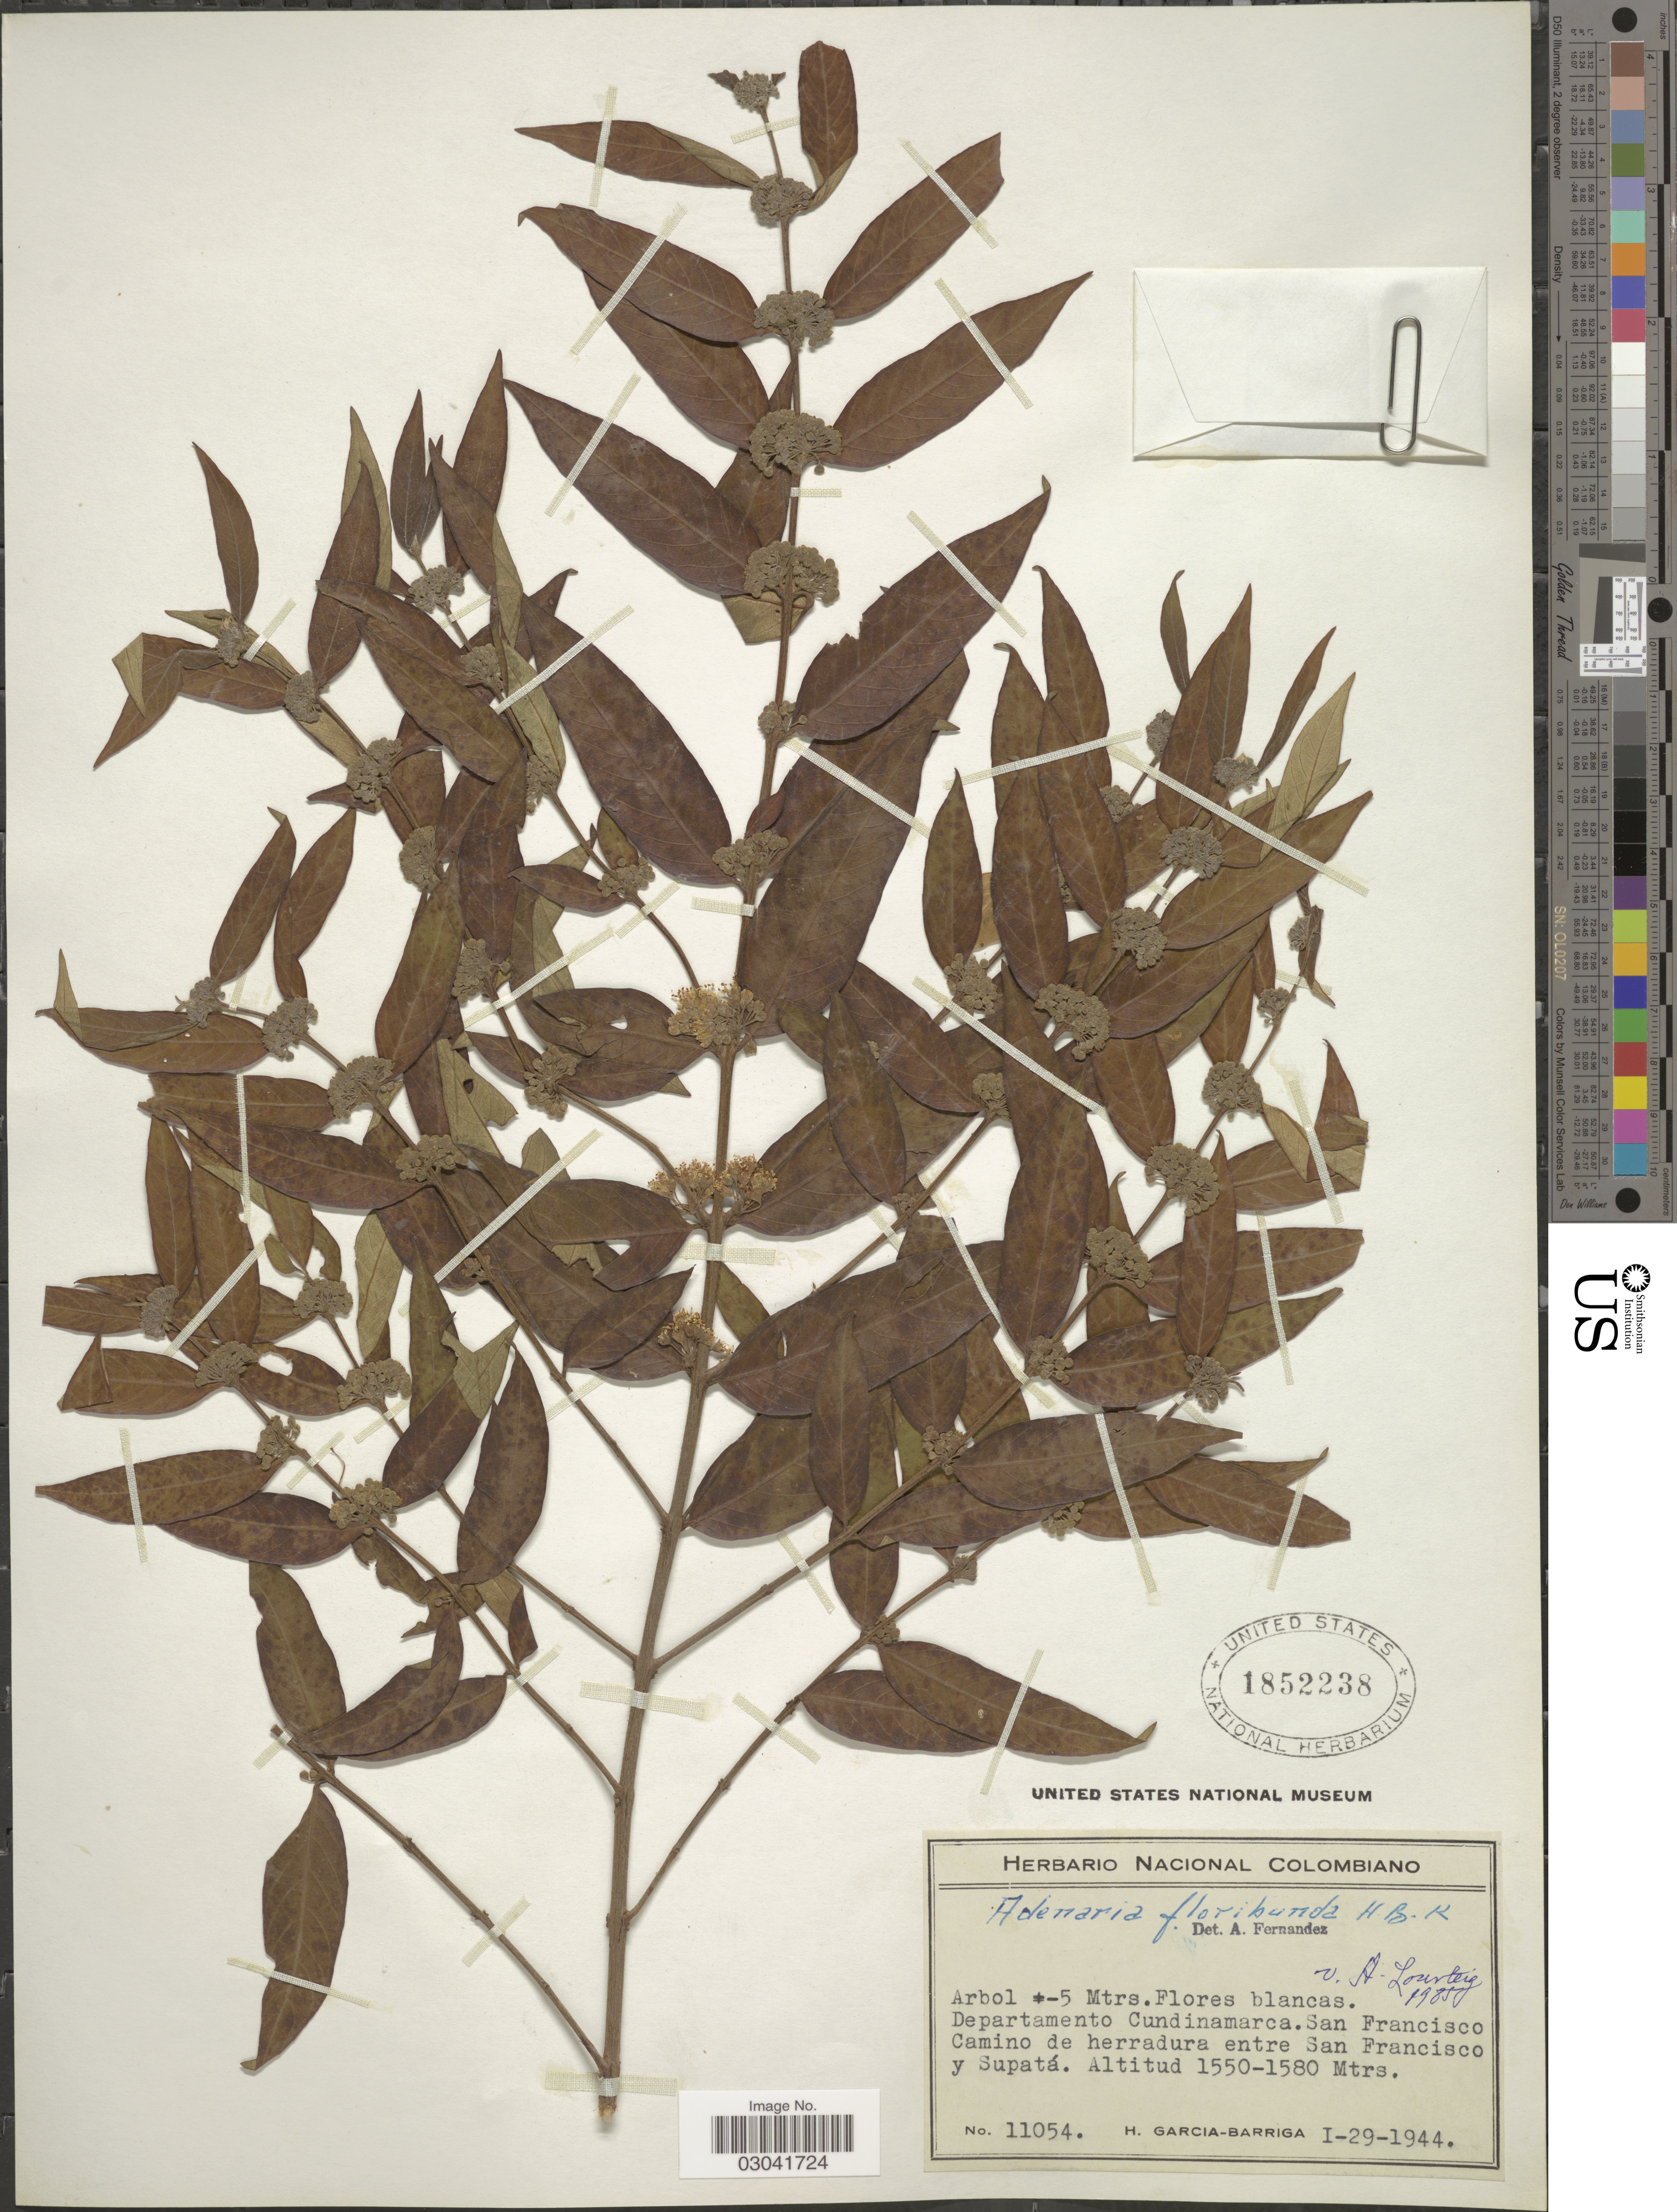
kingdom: Plantae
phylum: Tracheophyta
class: Magnoliopsida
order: Myrtales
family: Lythraceae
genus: Adenaria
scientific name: Adenaria floribunda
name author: Kunth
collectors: H. García Barriga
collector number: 11054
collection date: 1944-01-29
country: Colombia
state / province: Cundinamarca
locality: Departamento Cundinamarca. San Francisco Camino de herradura entre San Francisco y Supatá.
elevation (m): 1550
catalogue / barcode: US 1852238